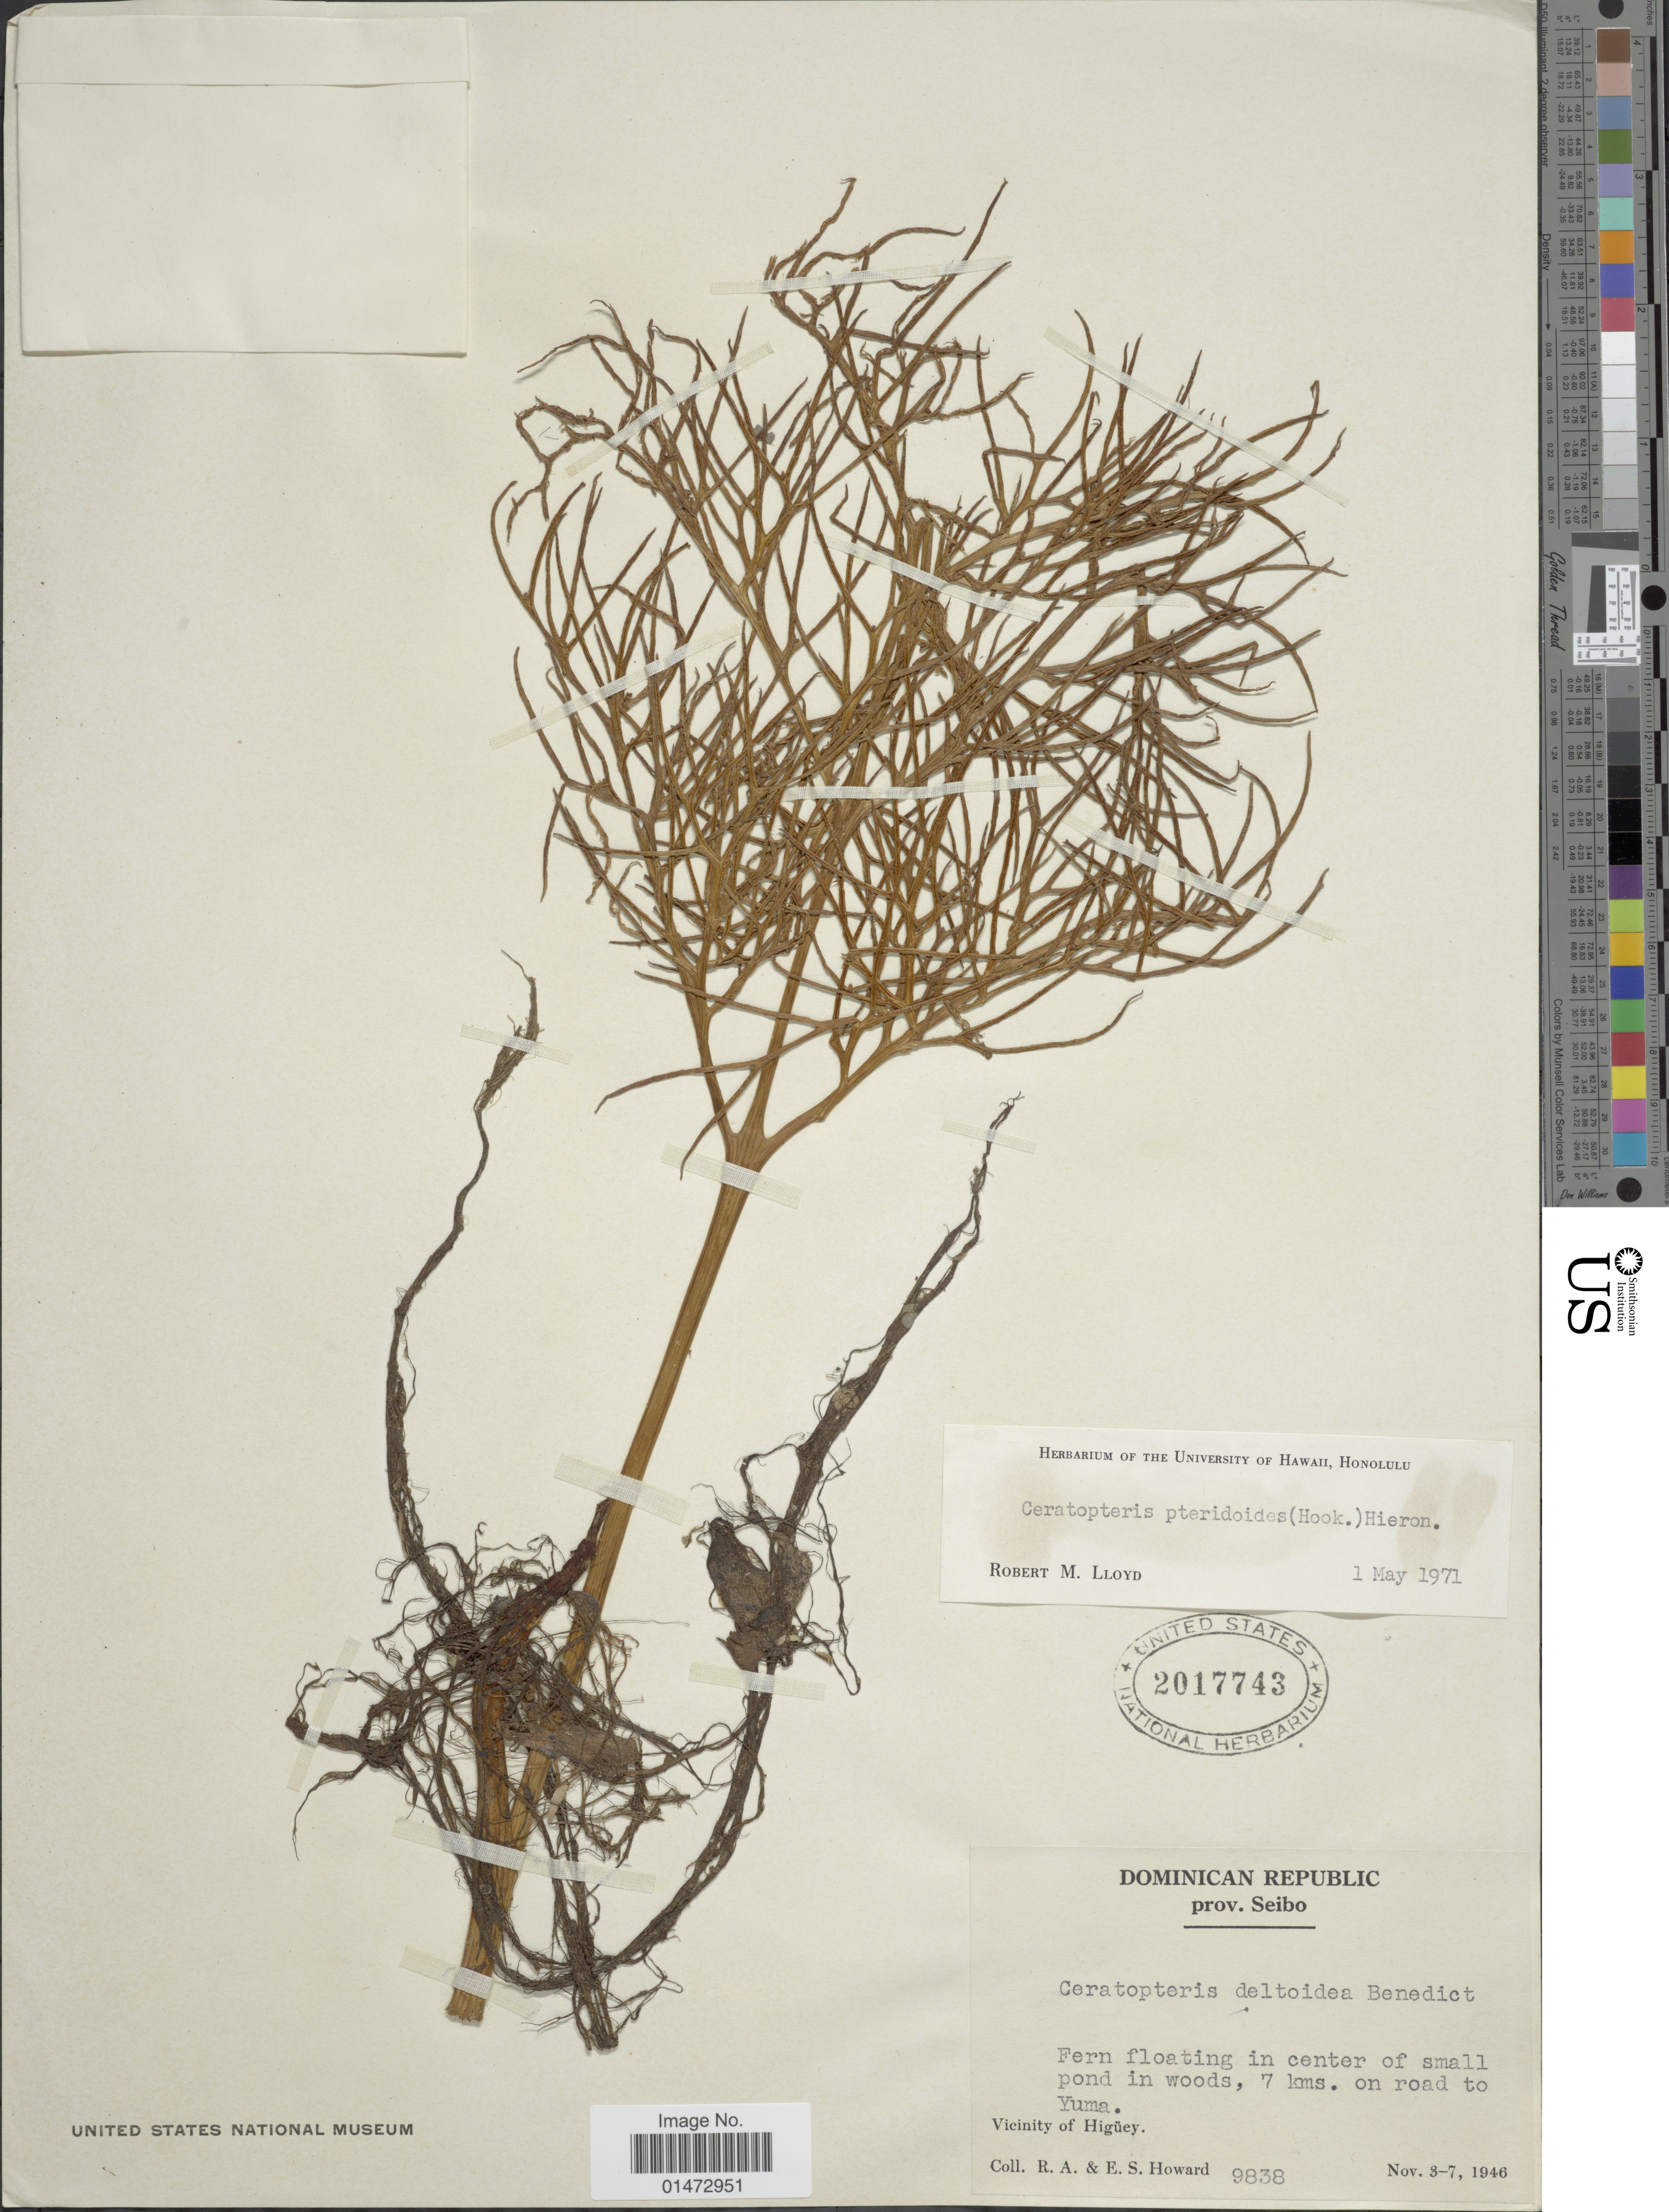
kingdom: Plantae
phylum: Tracheophyta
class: Polypodiopsida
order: Polypodiales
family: Pteridaceae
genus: Ceratopteris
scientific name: Ceratopteris pteridioides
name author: (Hook.) Hieron.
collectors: R. A. Howard & E. S. Howard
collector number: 9838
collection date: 1946-11-03/1946-11-07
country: Dominican Republic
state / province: El Seíbo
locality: Fern floating in center of small pond in woods, 7 kms. on road to Yuma. Vicinity of Higüey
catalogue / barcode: US 2017743